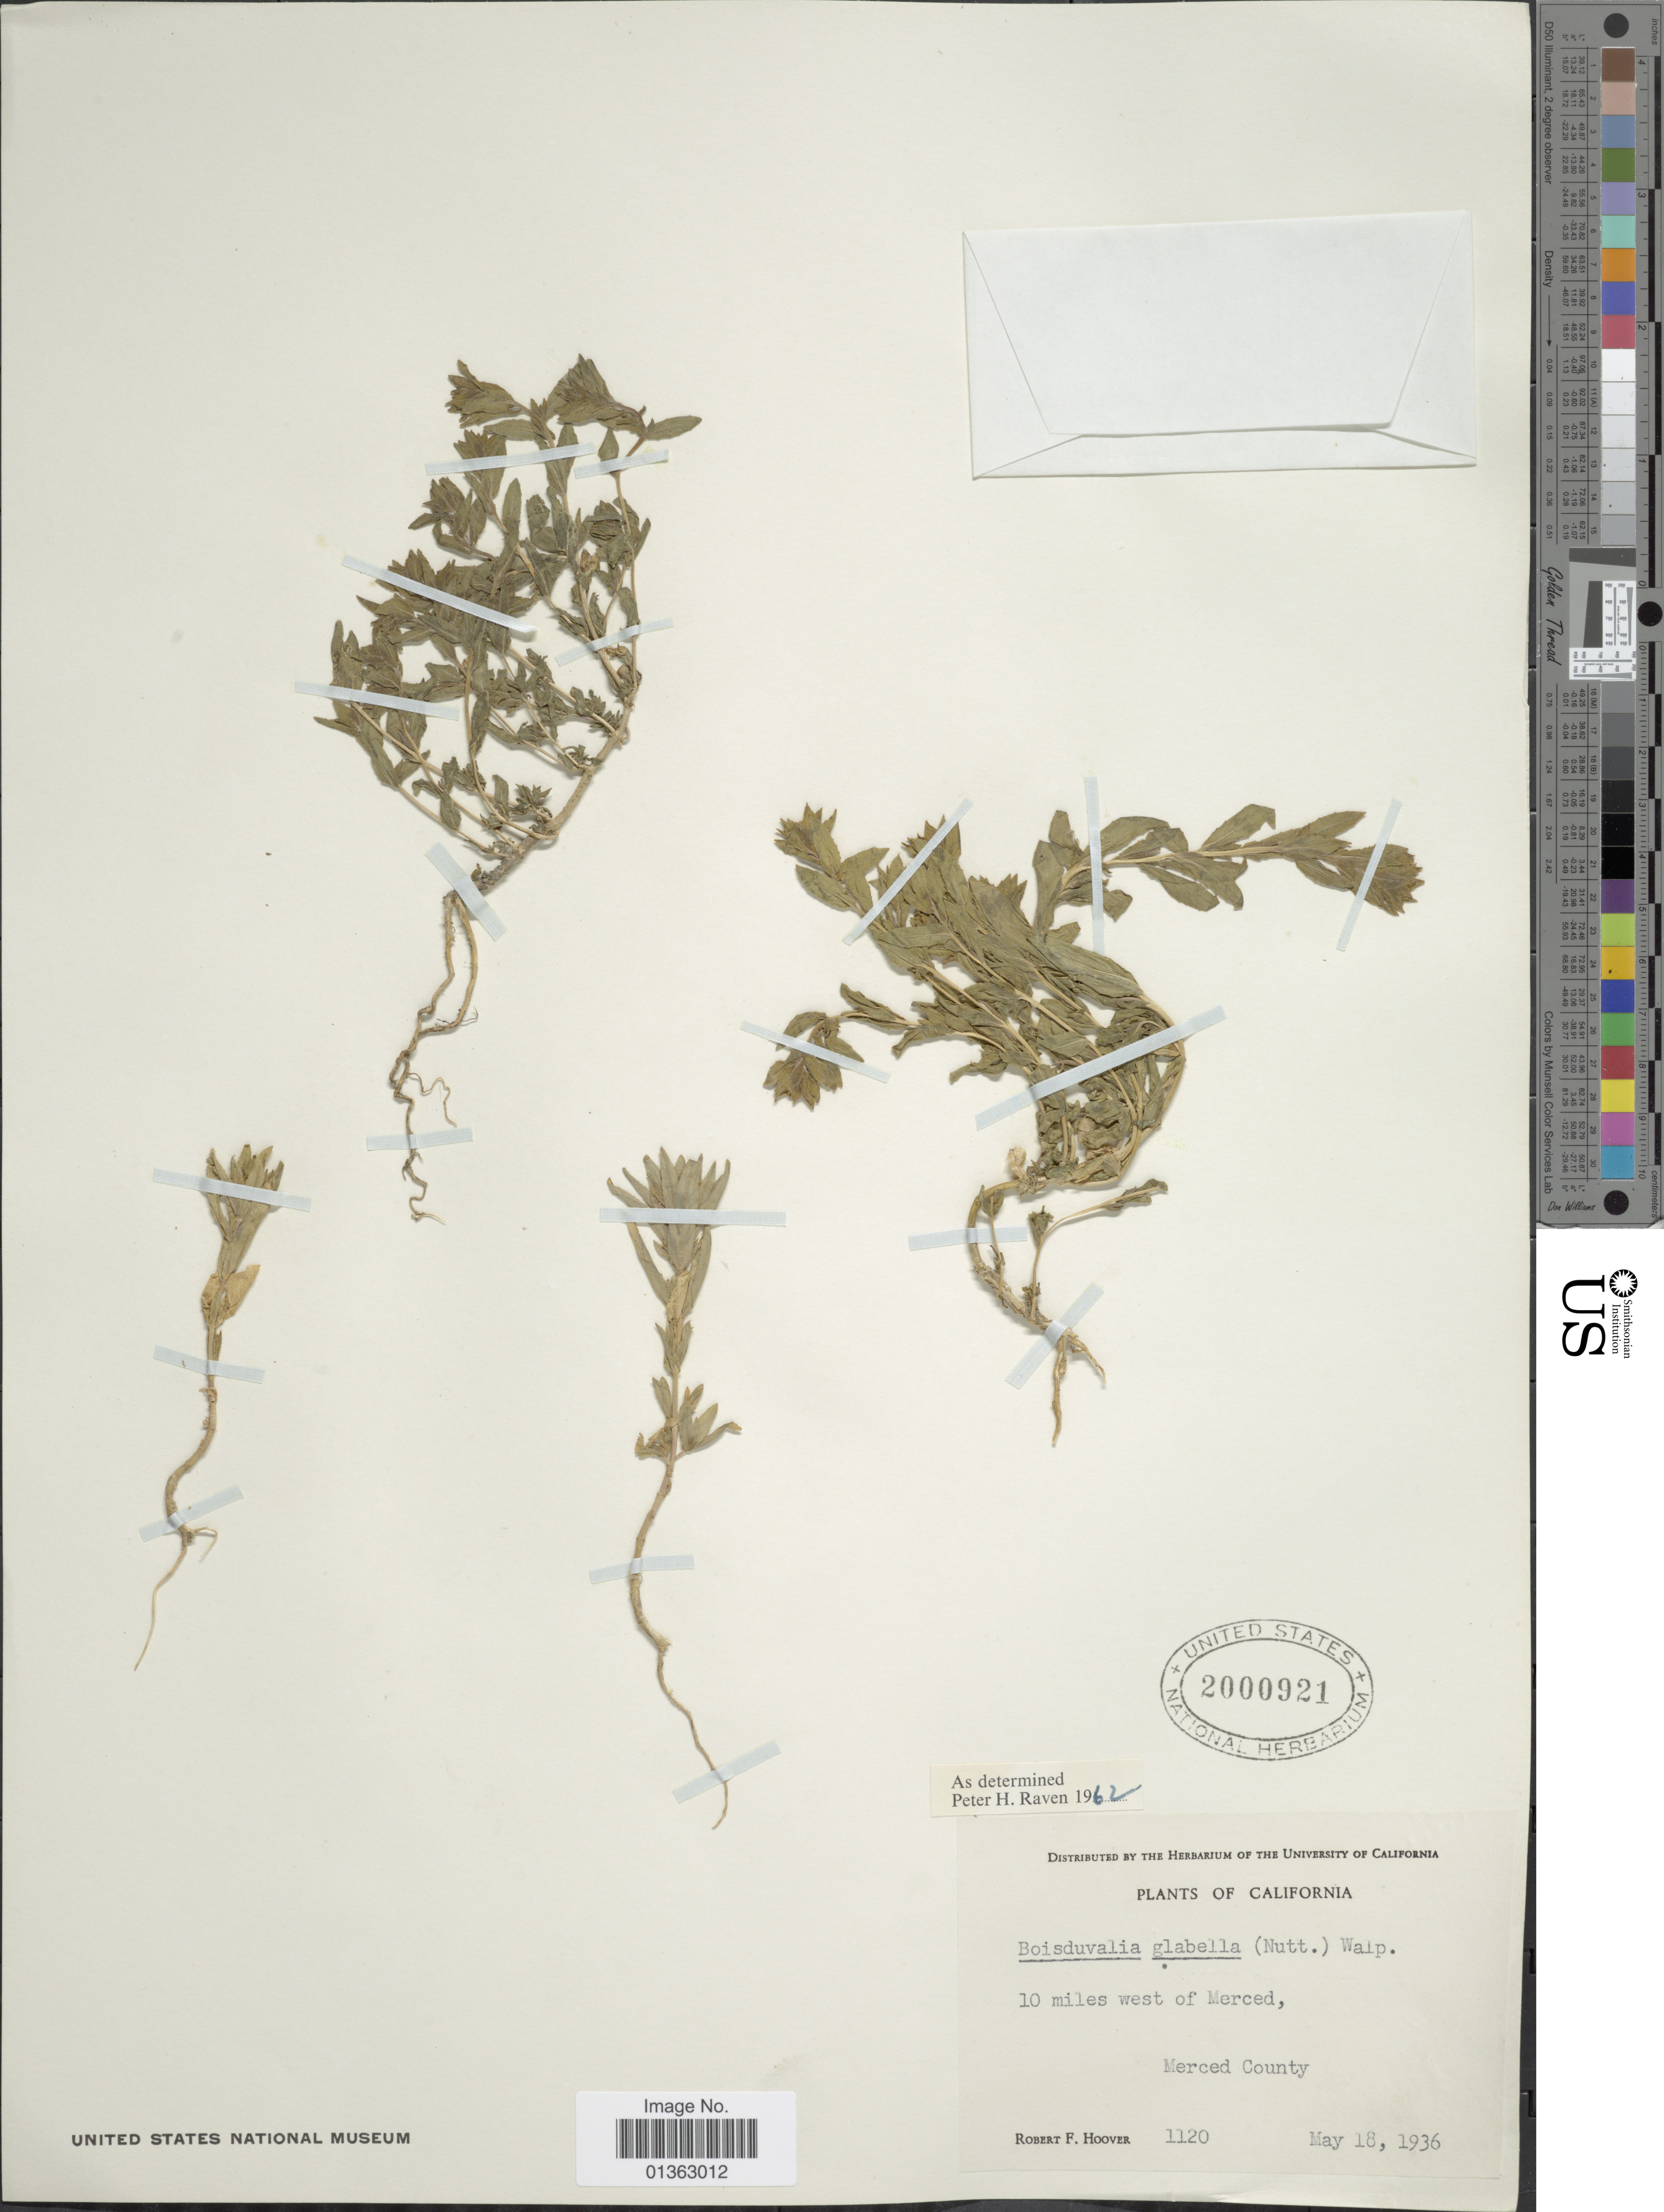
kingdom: Plantae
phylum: Tracheophyta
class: Magnoliopsida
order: Myrtales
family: Onagraceae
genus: Epilobium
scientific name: Epilobium campestre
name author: (Jeps.) Hoch & W.L. Wagner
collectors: R. F. Hoover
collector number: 1120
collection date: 1936-05-18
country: United States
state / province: California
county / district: Merced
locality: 10 miles west of Merced, Merced County.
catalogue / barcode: US 2000921